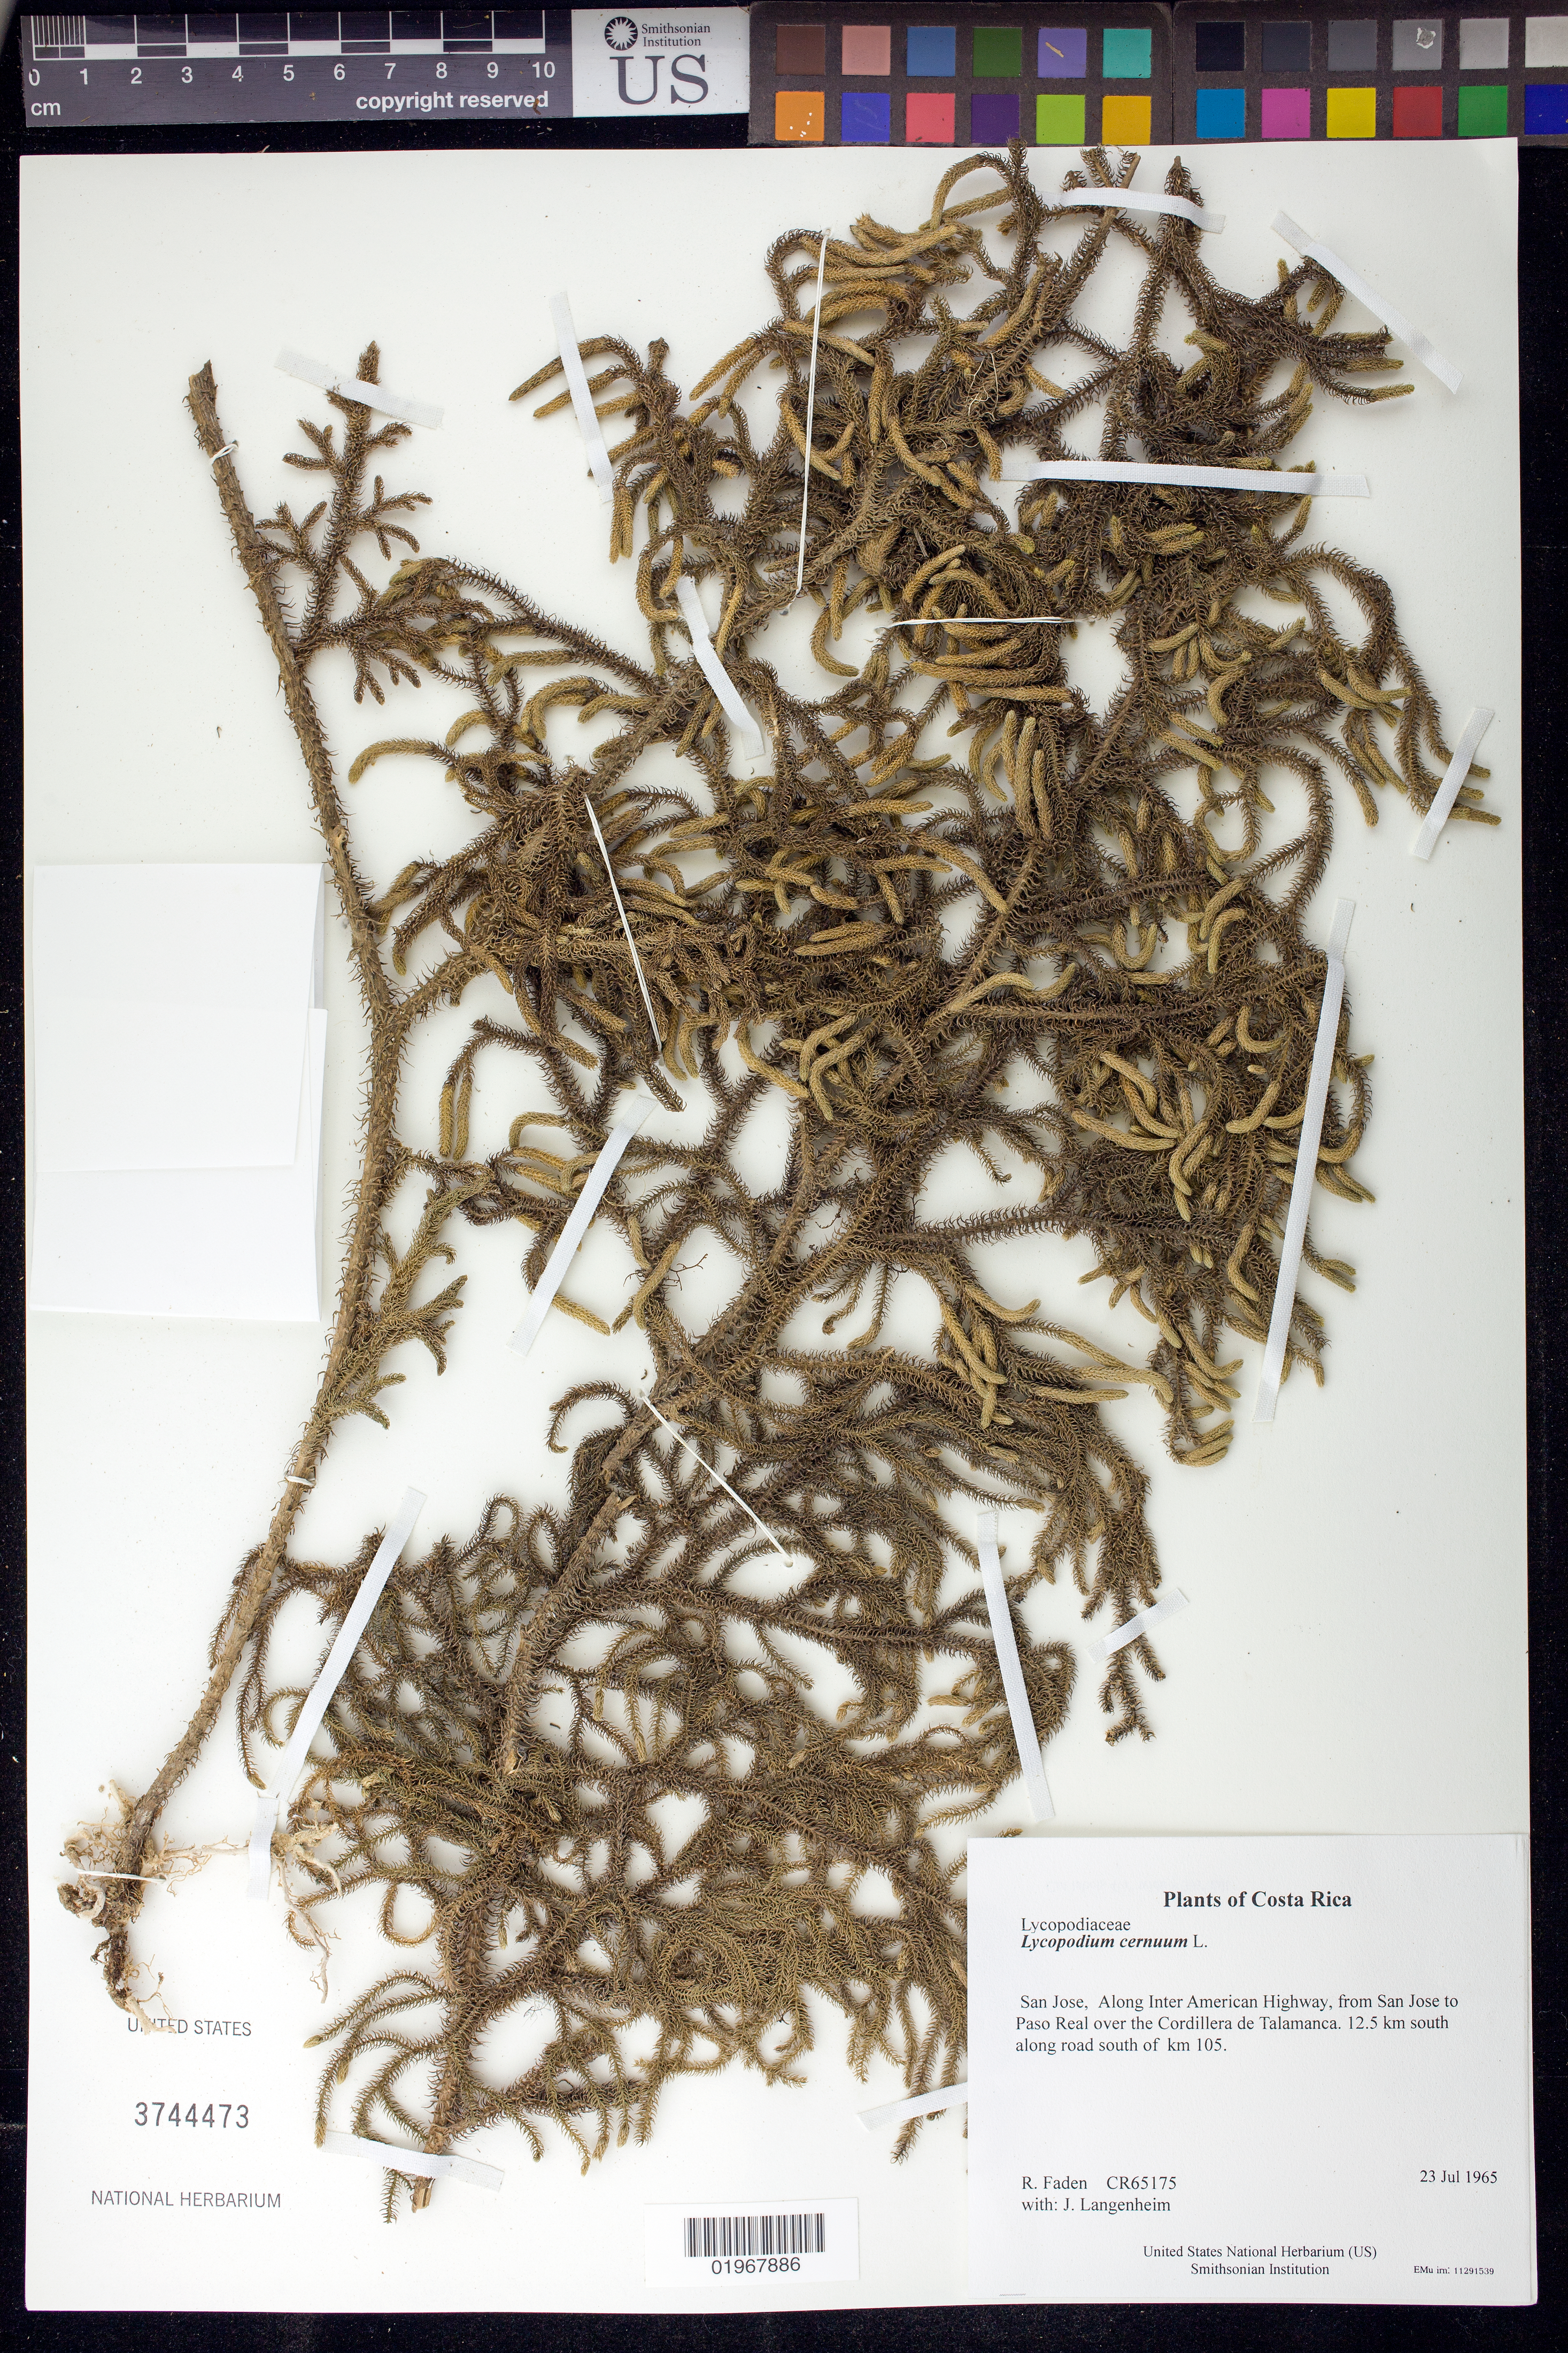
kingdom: Plantae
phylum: Tracheophyta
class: Lycopodiopsida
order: Lycopodiales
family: Lycopodiaceae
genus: Palhinhaea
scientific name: Palhinhaea cernua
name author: (L.) Vasc. & Franco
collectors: R. B. Faden & J. Langenheim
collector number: CR65175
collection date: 1965-07-23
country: Costa Rica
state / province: San Jose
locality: Along Inter American Highway, from San Jose to Paso Real over the Cordillera de Talamanca. 12.5 km south along road south of km 105.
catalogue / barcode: US 3744473